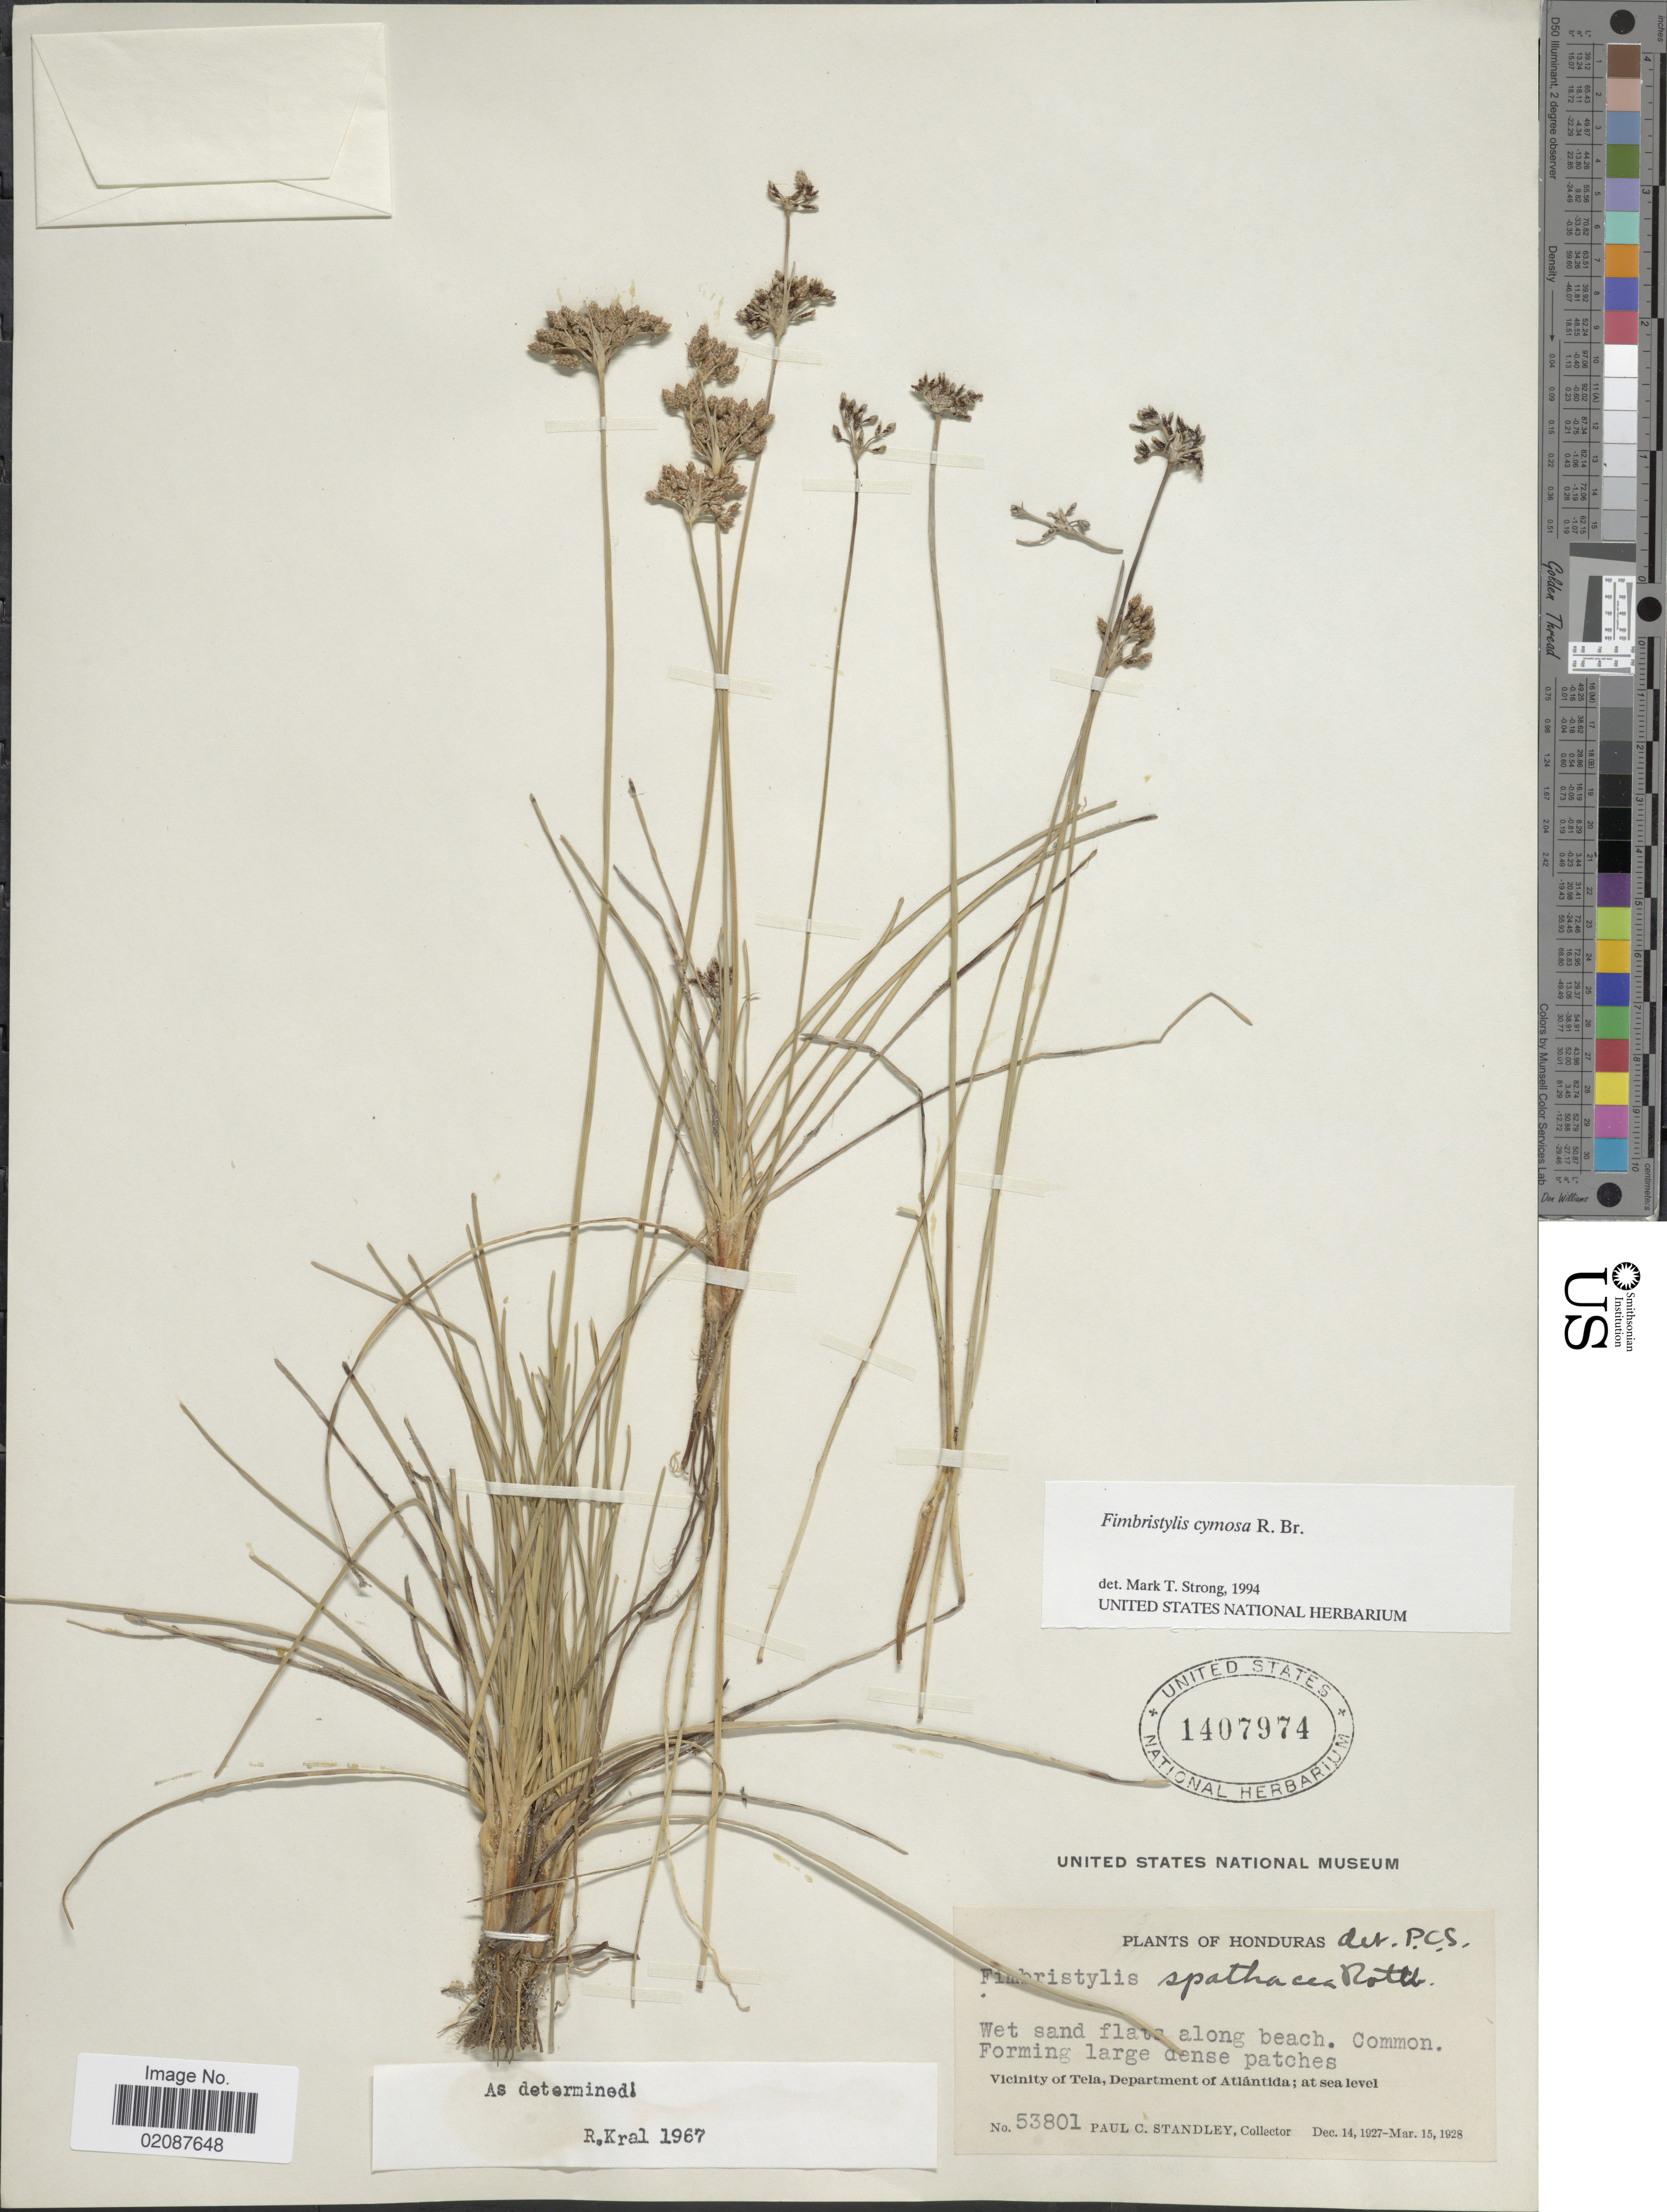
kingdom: Plantae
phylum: Tracheophyta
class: Liliopsida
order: Poales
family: Cyperaceae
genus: Fimbristylis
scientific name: Fimbristylis cymosa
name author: R. Br.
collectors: P. C. Standley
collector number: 53801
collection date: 1927-12-14/1928-03-15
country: Honduras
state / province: Atlántida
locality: Wet sand flats along beach, Vicinity of Tela.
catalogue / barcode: US 1407974